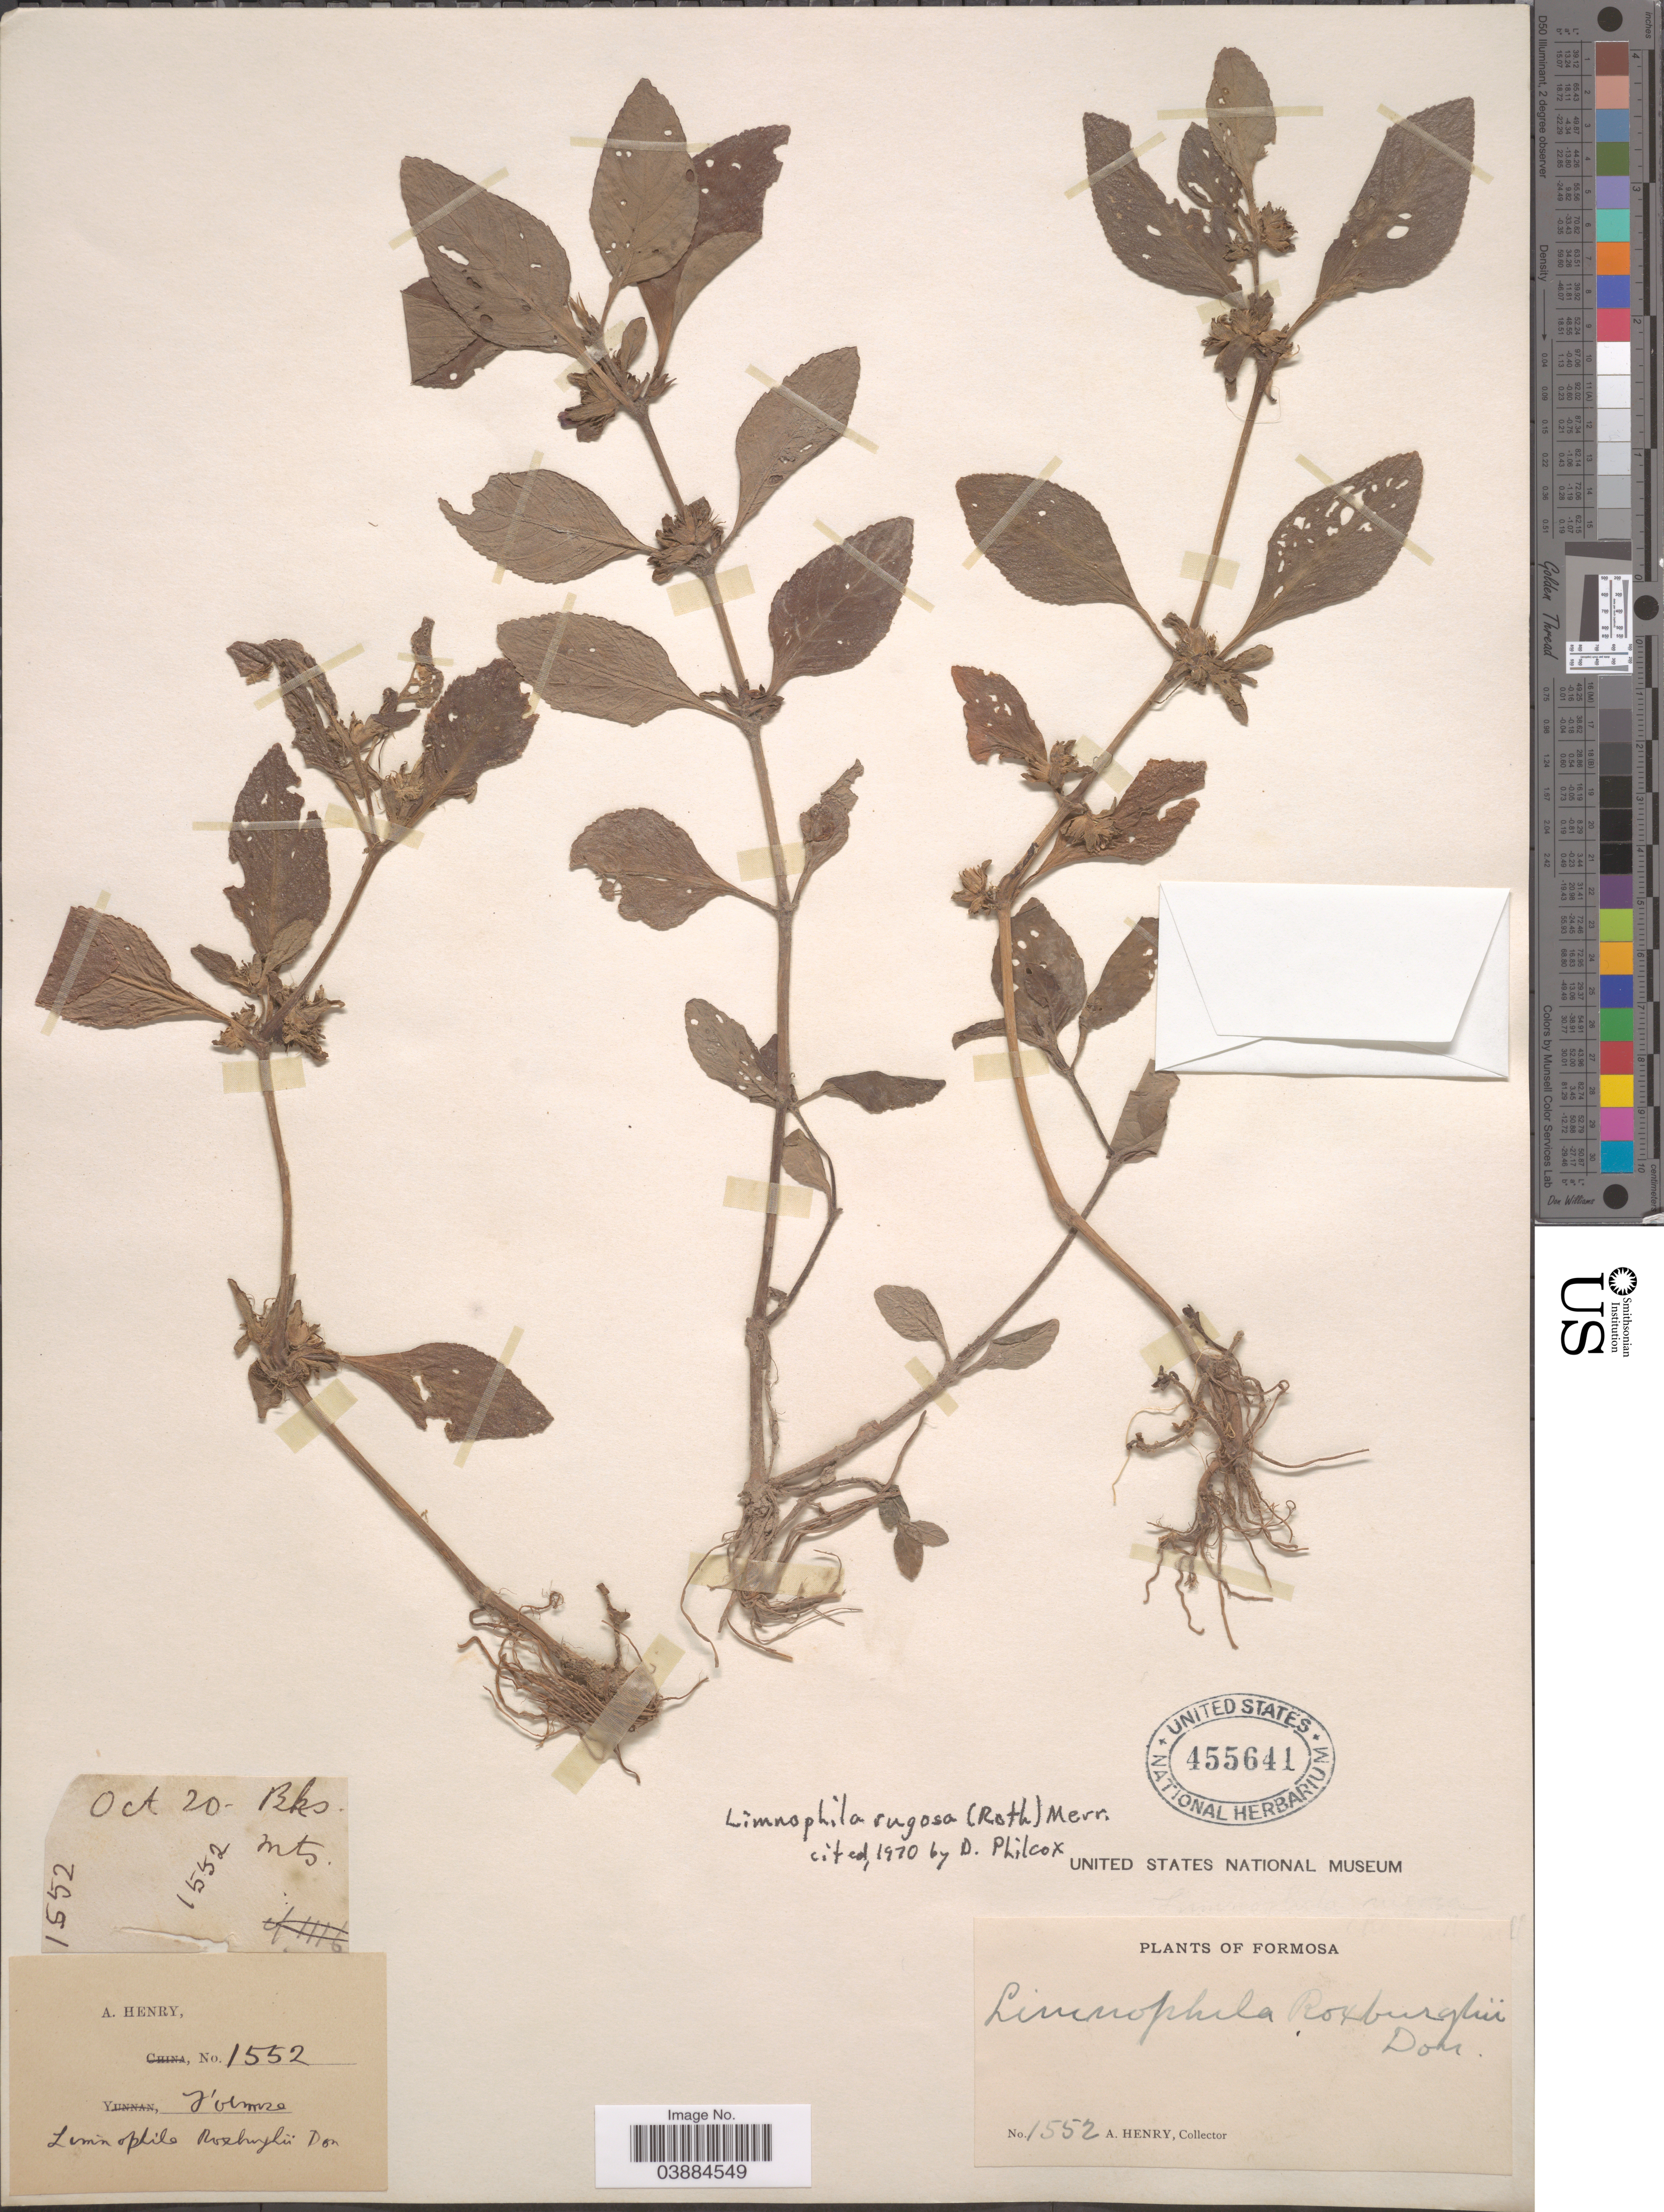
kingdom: Plantae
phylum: Tracheophyta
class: Magnoliopsida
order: Lamiales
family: Plantaginaceae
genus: Limnophila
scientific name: Limnophila rugosa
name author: (Roth) Merr.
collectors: A. Henry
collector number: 1552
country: Taiwan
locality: Formosa. Bks [Bankenseng] mts.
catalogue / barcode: US 455641